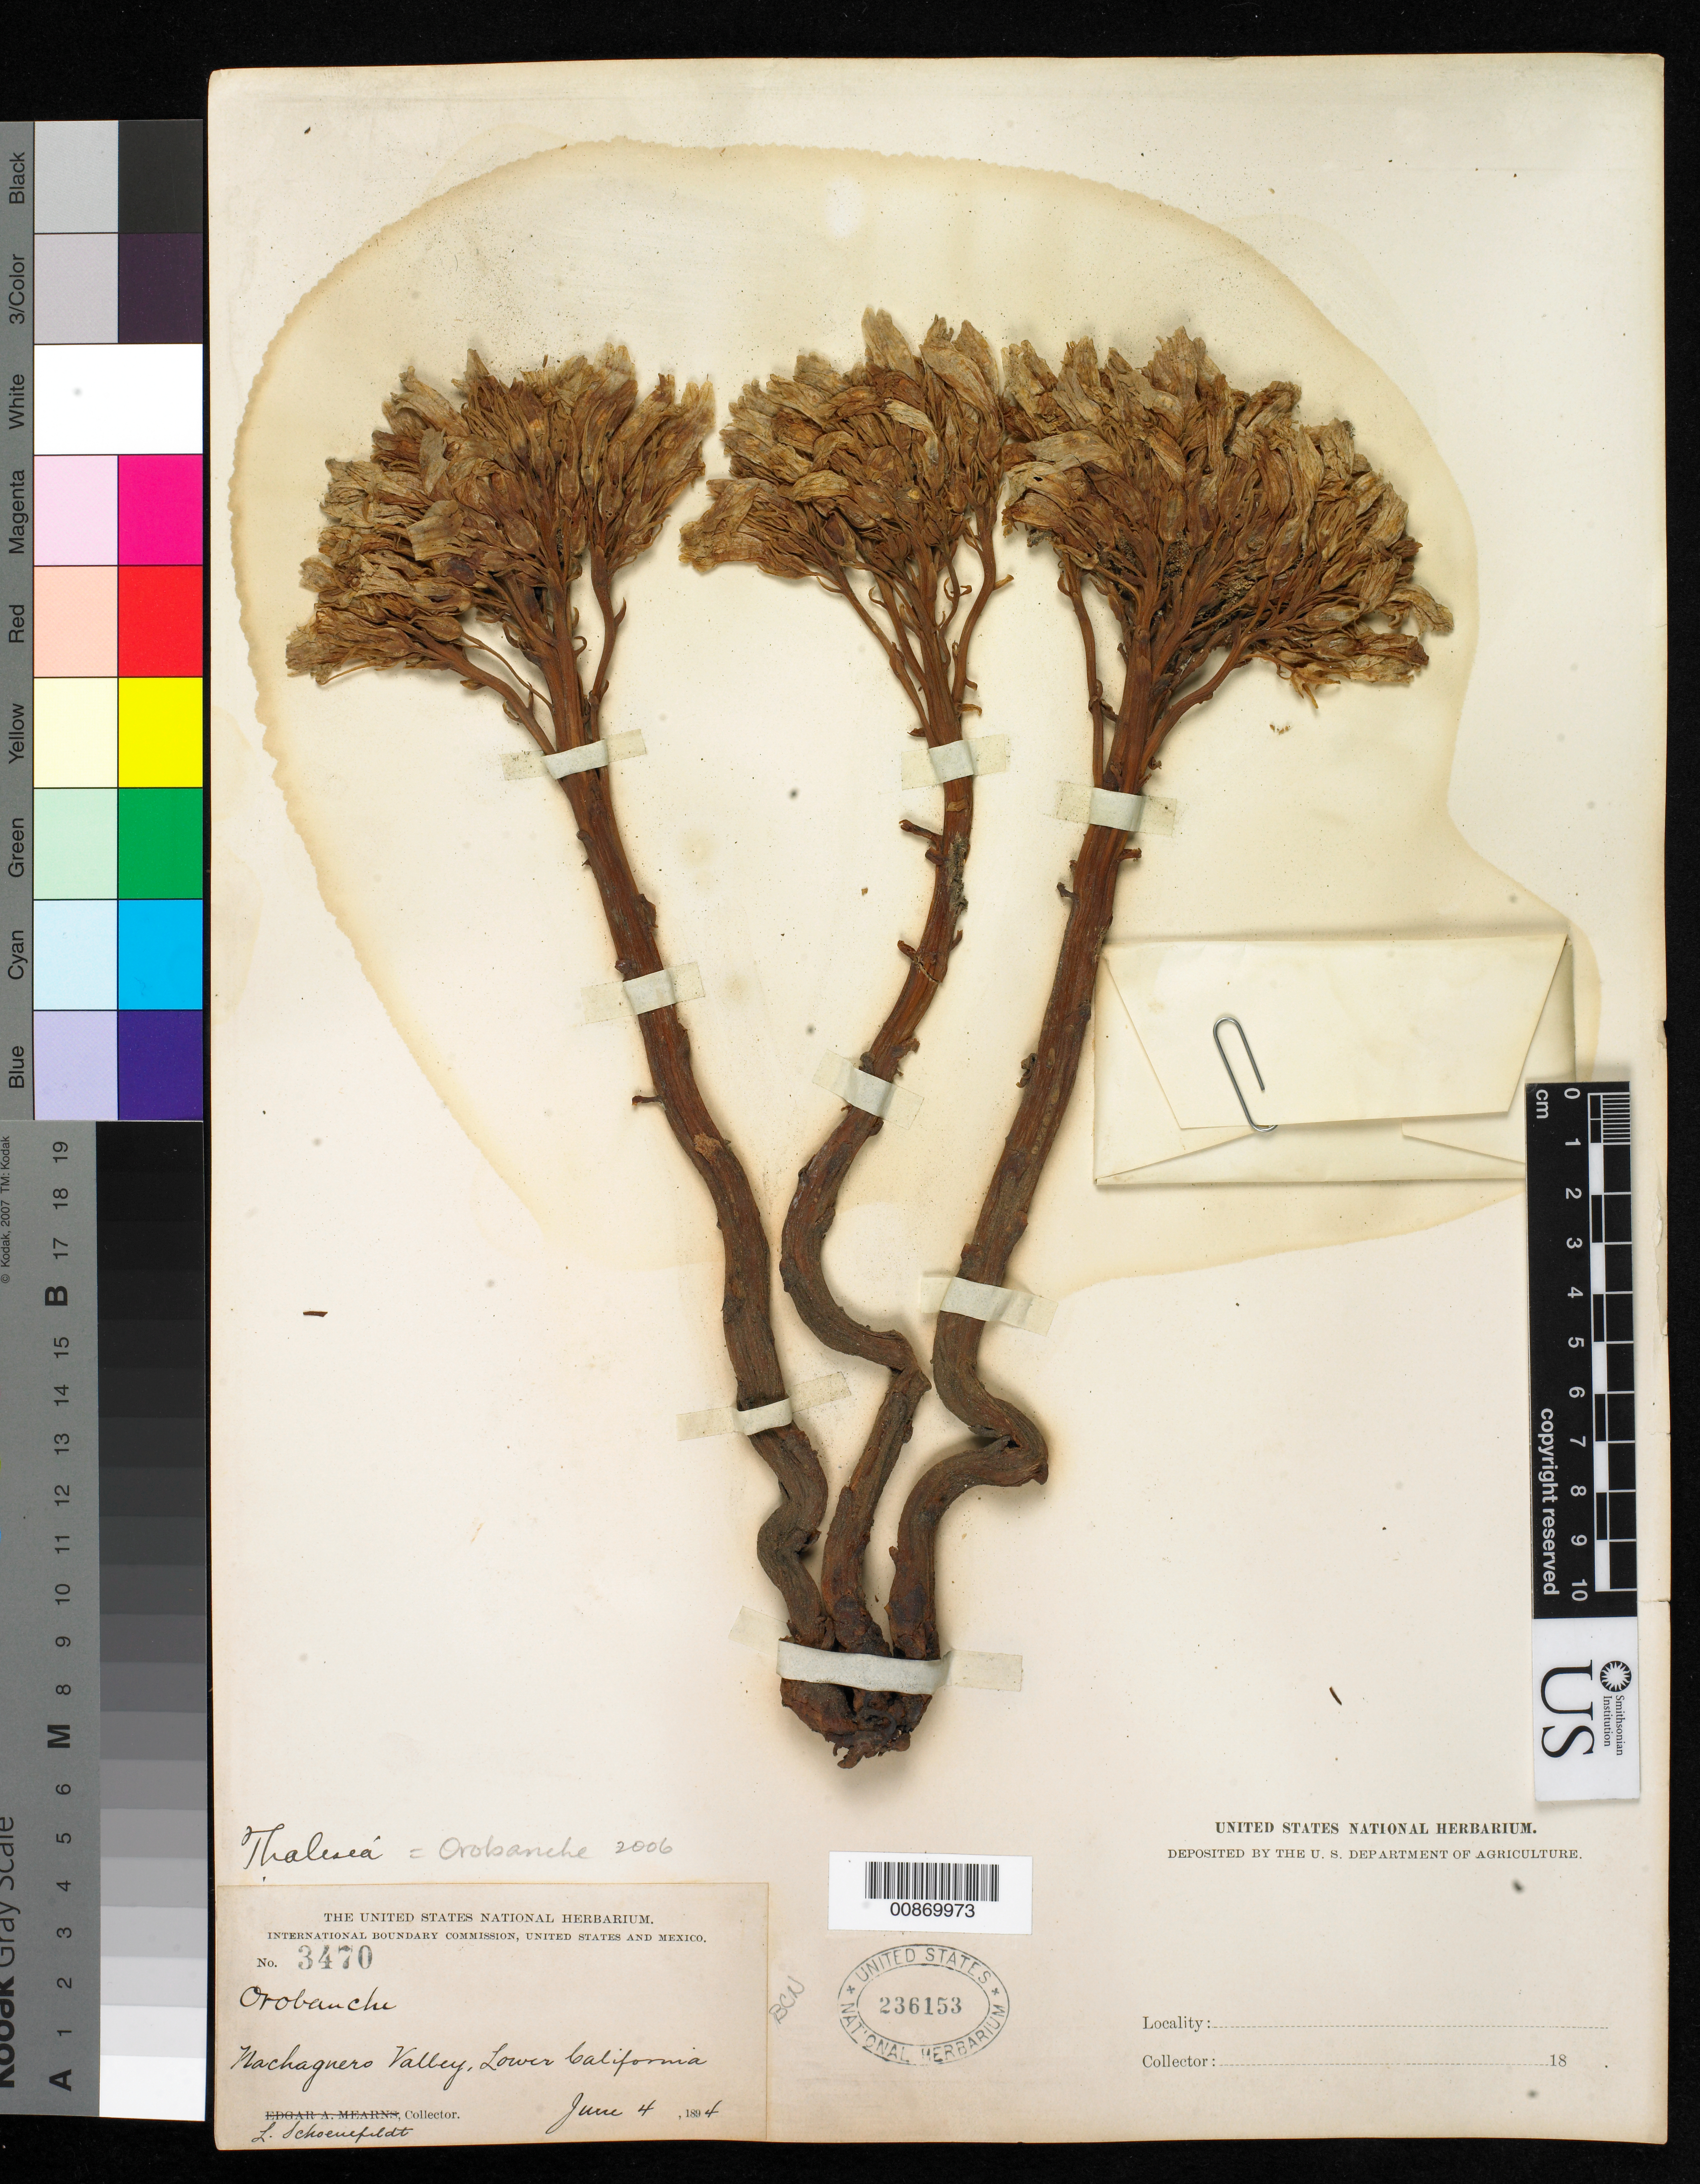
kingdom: Plantae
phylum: Tracheophyta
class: Magnoliopsida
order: Lamiales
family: Orobanchaceae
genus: Orobanche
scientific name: Orobanche sp.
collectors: L. Schoenfeldt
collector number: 3470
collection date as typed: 04 Jun 1894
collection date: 1894-06-04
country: Mexico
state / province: Baja California Norte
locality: Nachoguero Valley, Baja California.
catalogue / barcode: US 236153